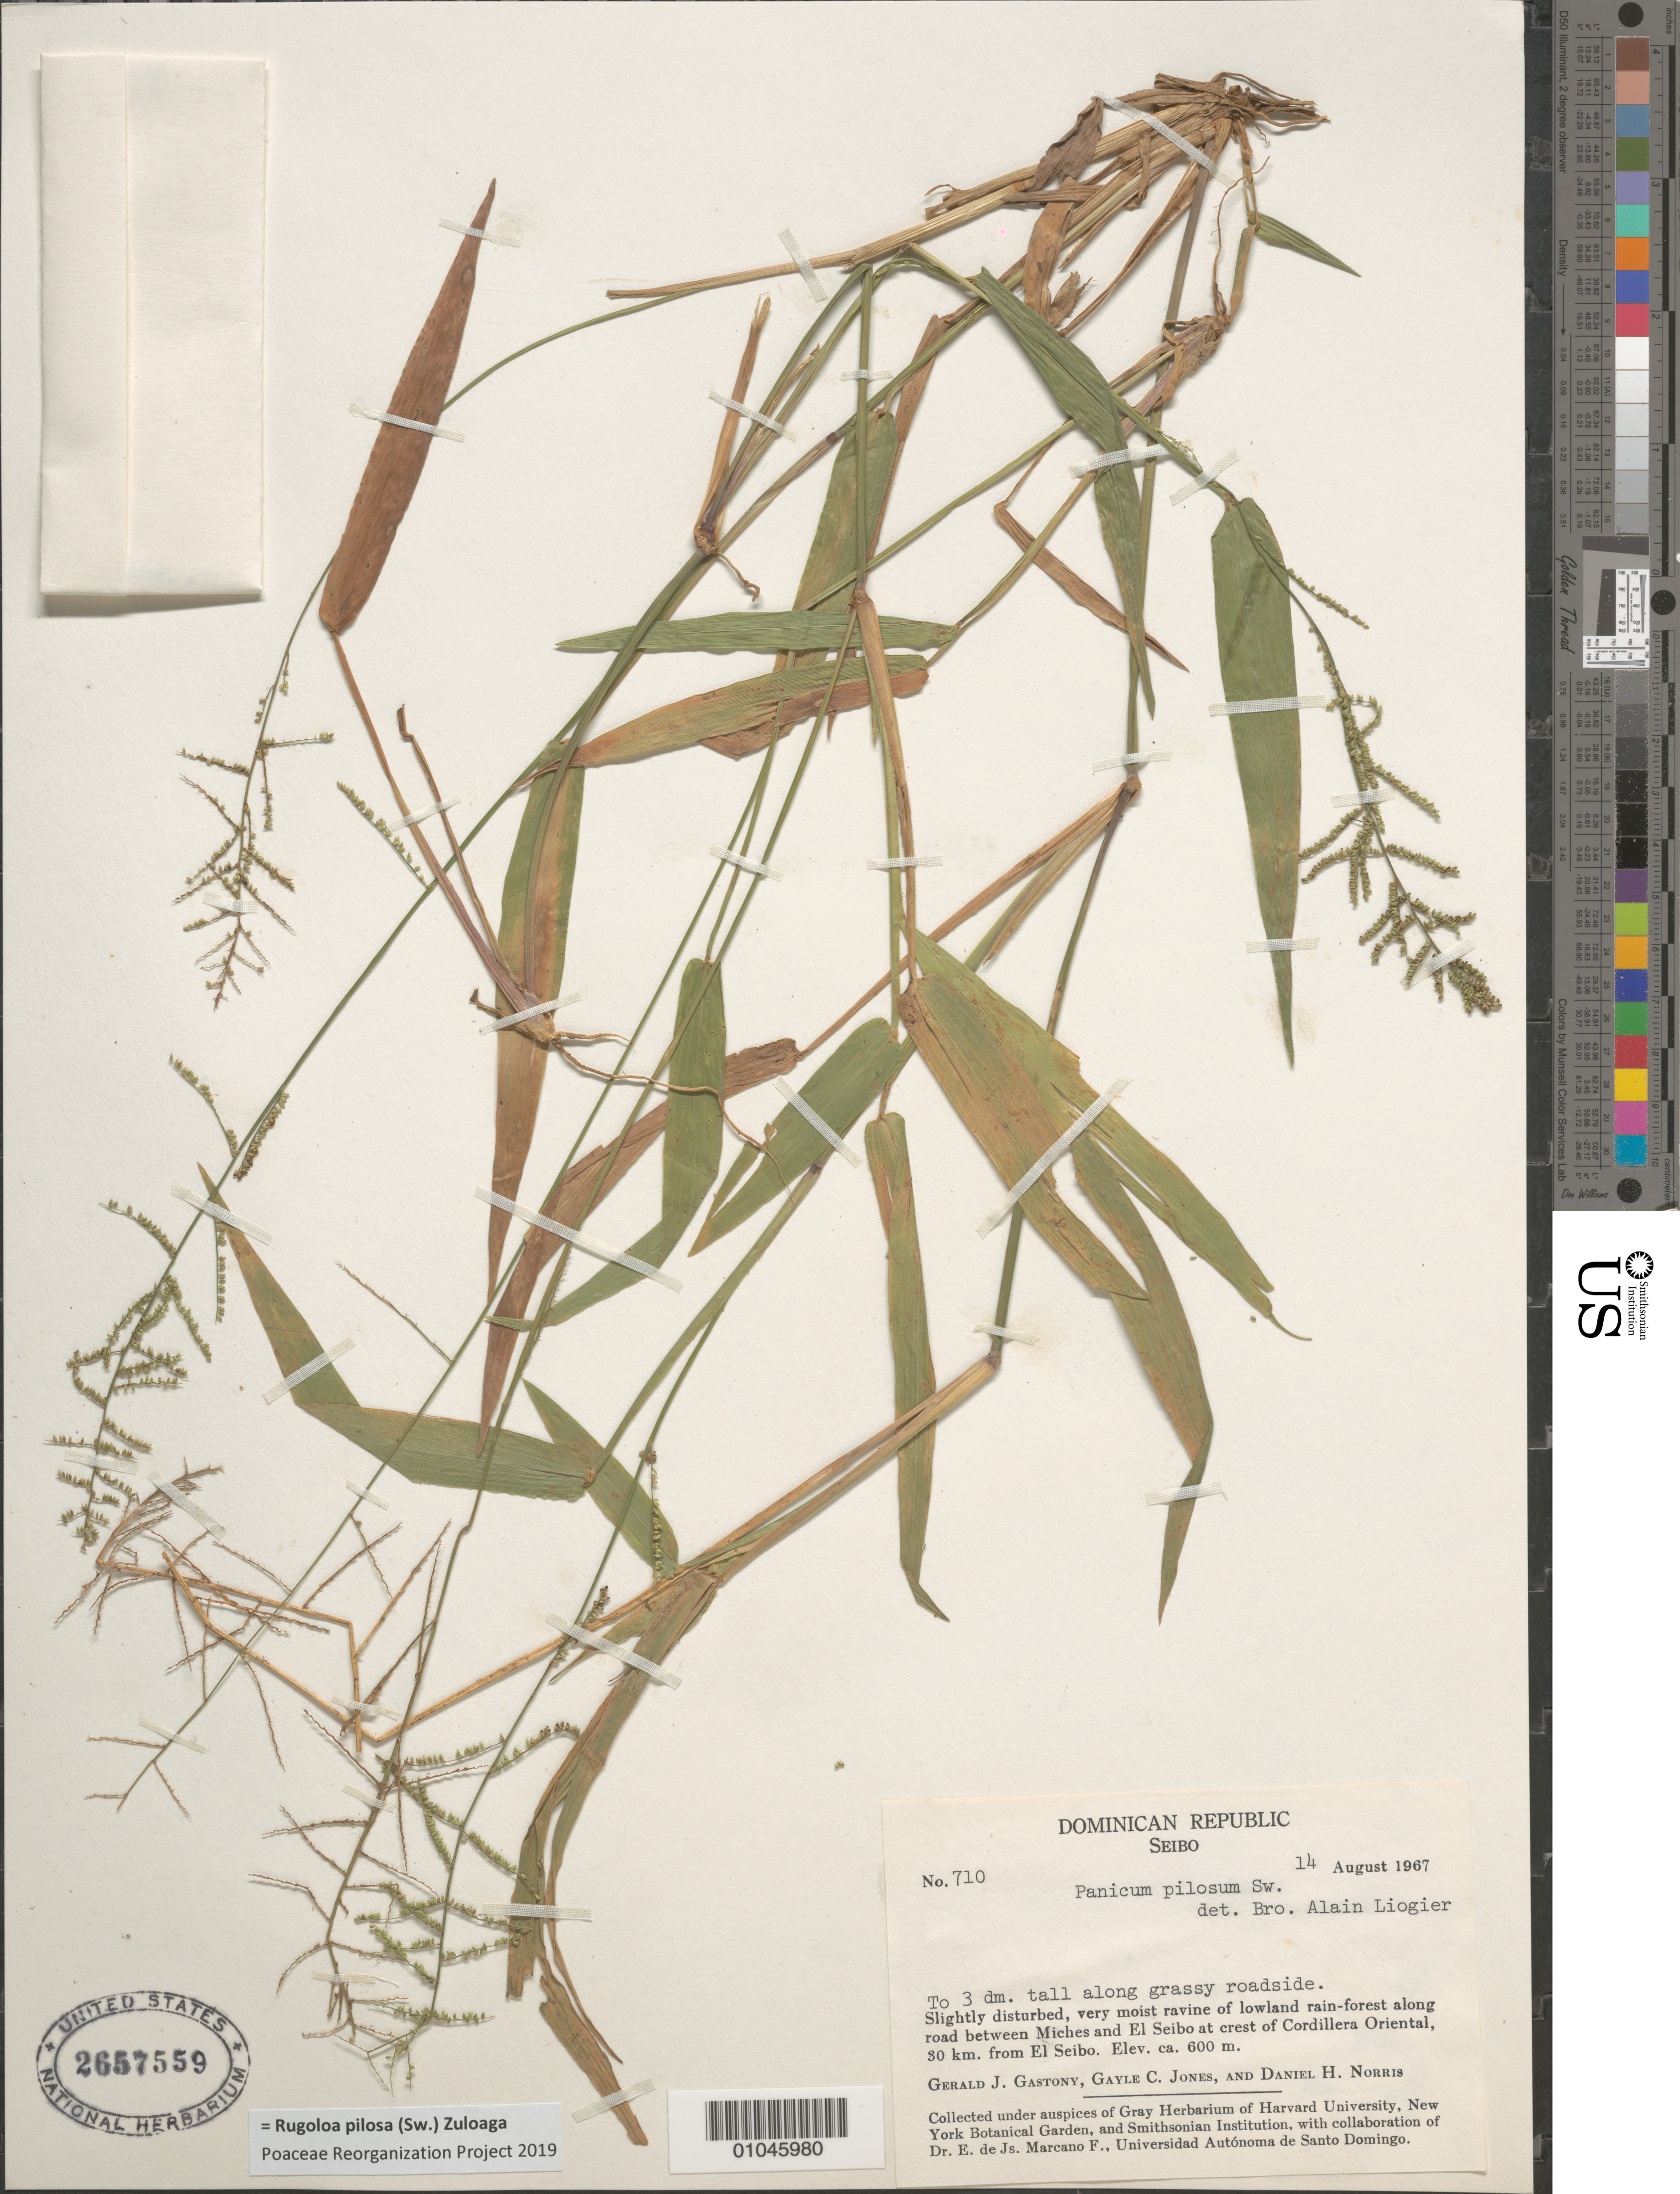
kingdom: Plantae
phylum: Tracheophyta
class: Liliopsida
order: Poales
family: Poaceae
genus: Panicum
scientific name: Panicum pilosum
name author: Sw.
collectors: G. Gastony, G. C. Jones & D. H. Norris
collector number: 710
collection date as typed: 14 Aug 1967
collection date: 1967-08-14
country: Dominican Republic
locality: Slightly disturbed, very moist ravine of lowland rain-forest along road between Miches and El Seibo at crest of Cordillera Oriental. 30 km from Seibo.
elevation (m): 600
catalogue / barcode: US 2657559